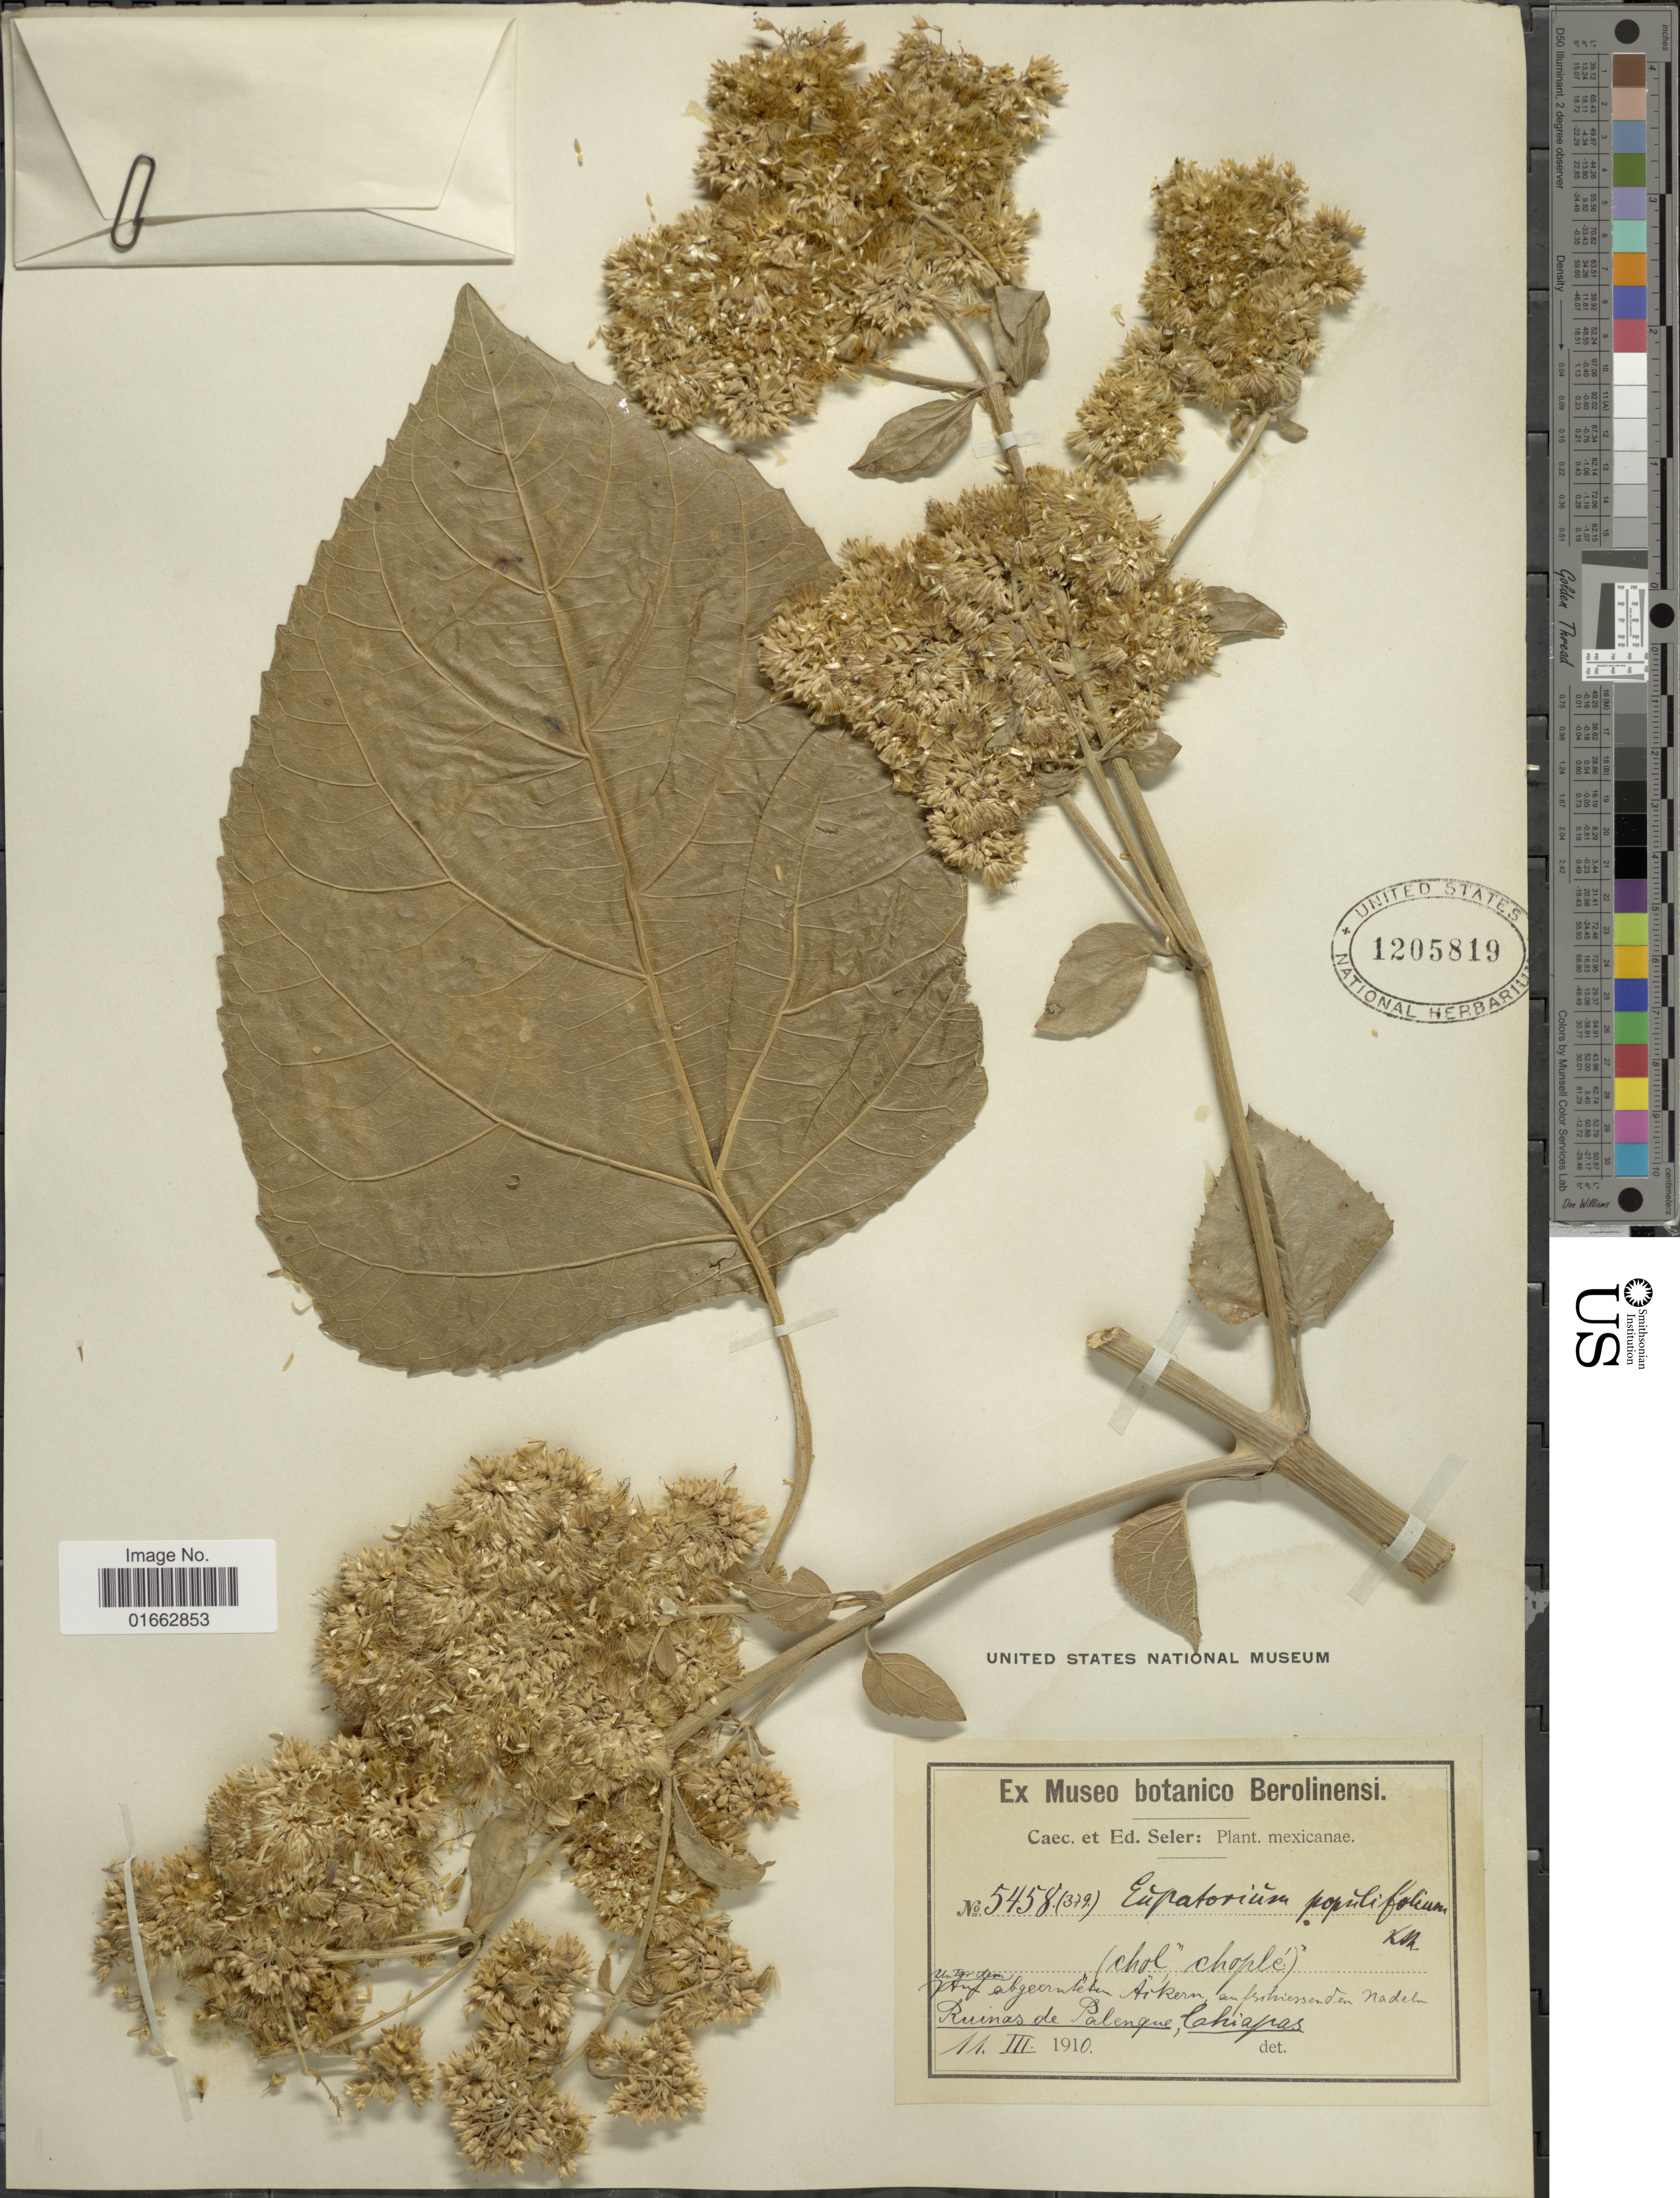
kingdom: Plantae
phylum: Tracheophyta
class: Magnoliopsida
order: Asterales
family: Asteraceae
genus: Critonia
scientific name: Critonia morifolia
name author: (Mill.) R.M. King & H. Rob.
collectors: ex Caec. et Ed Seler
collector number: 5458/379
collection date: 1910-03-11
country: Mexico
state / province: Chiapas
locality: Auf abgeernteten Ackern aufschiessenden Nadeln Ruinas de Palenque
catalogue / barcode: US 1205819